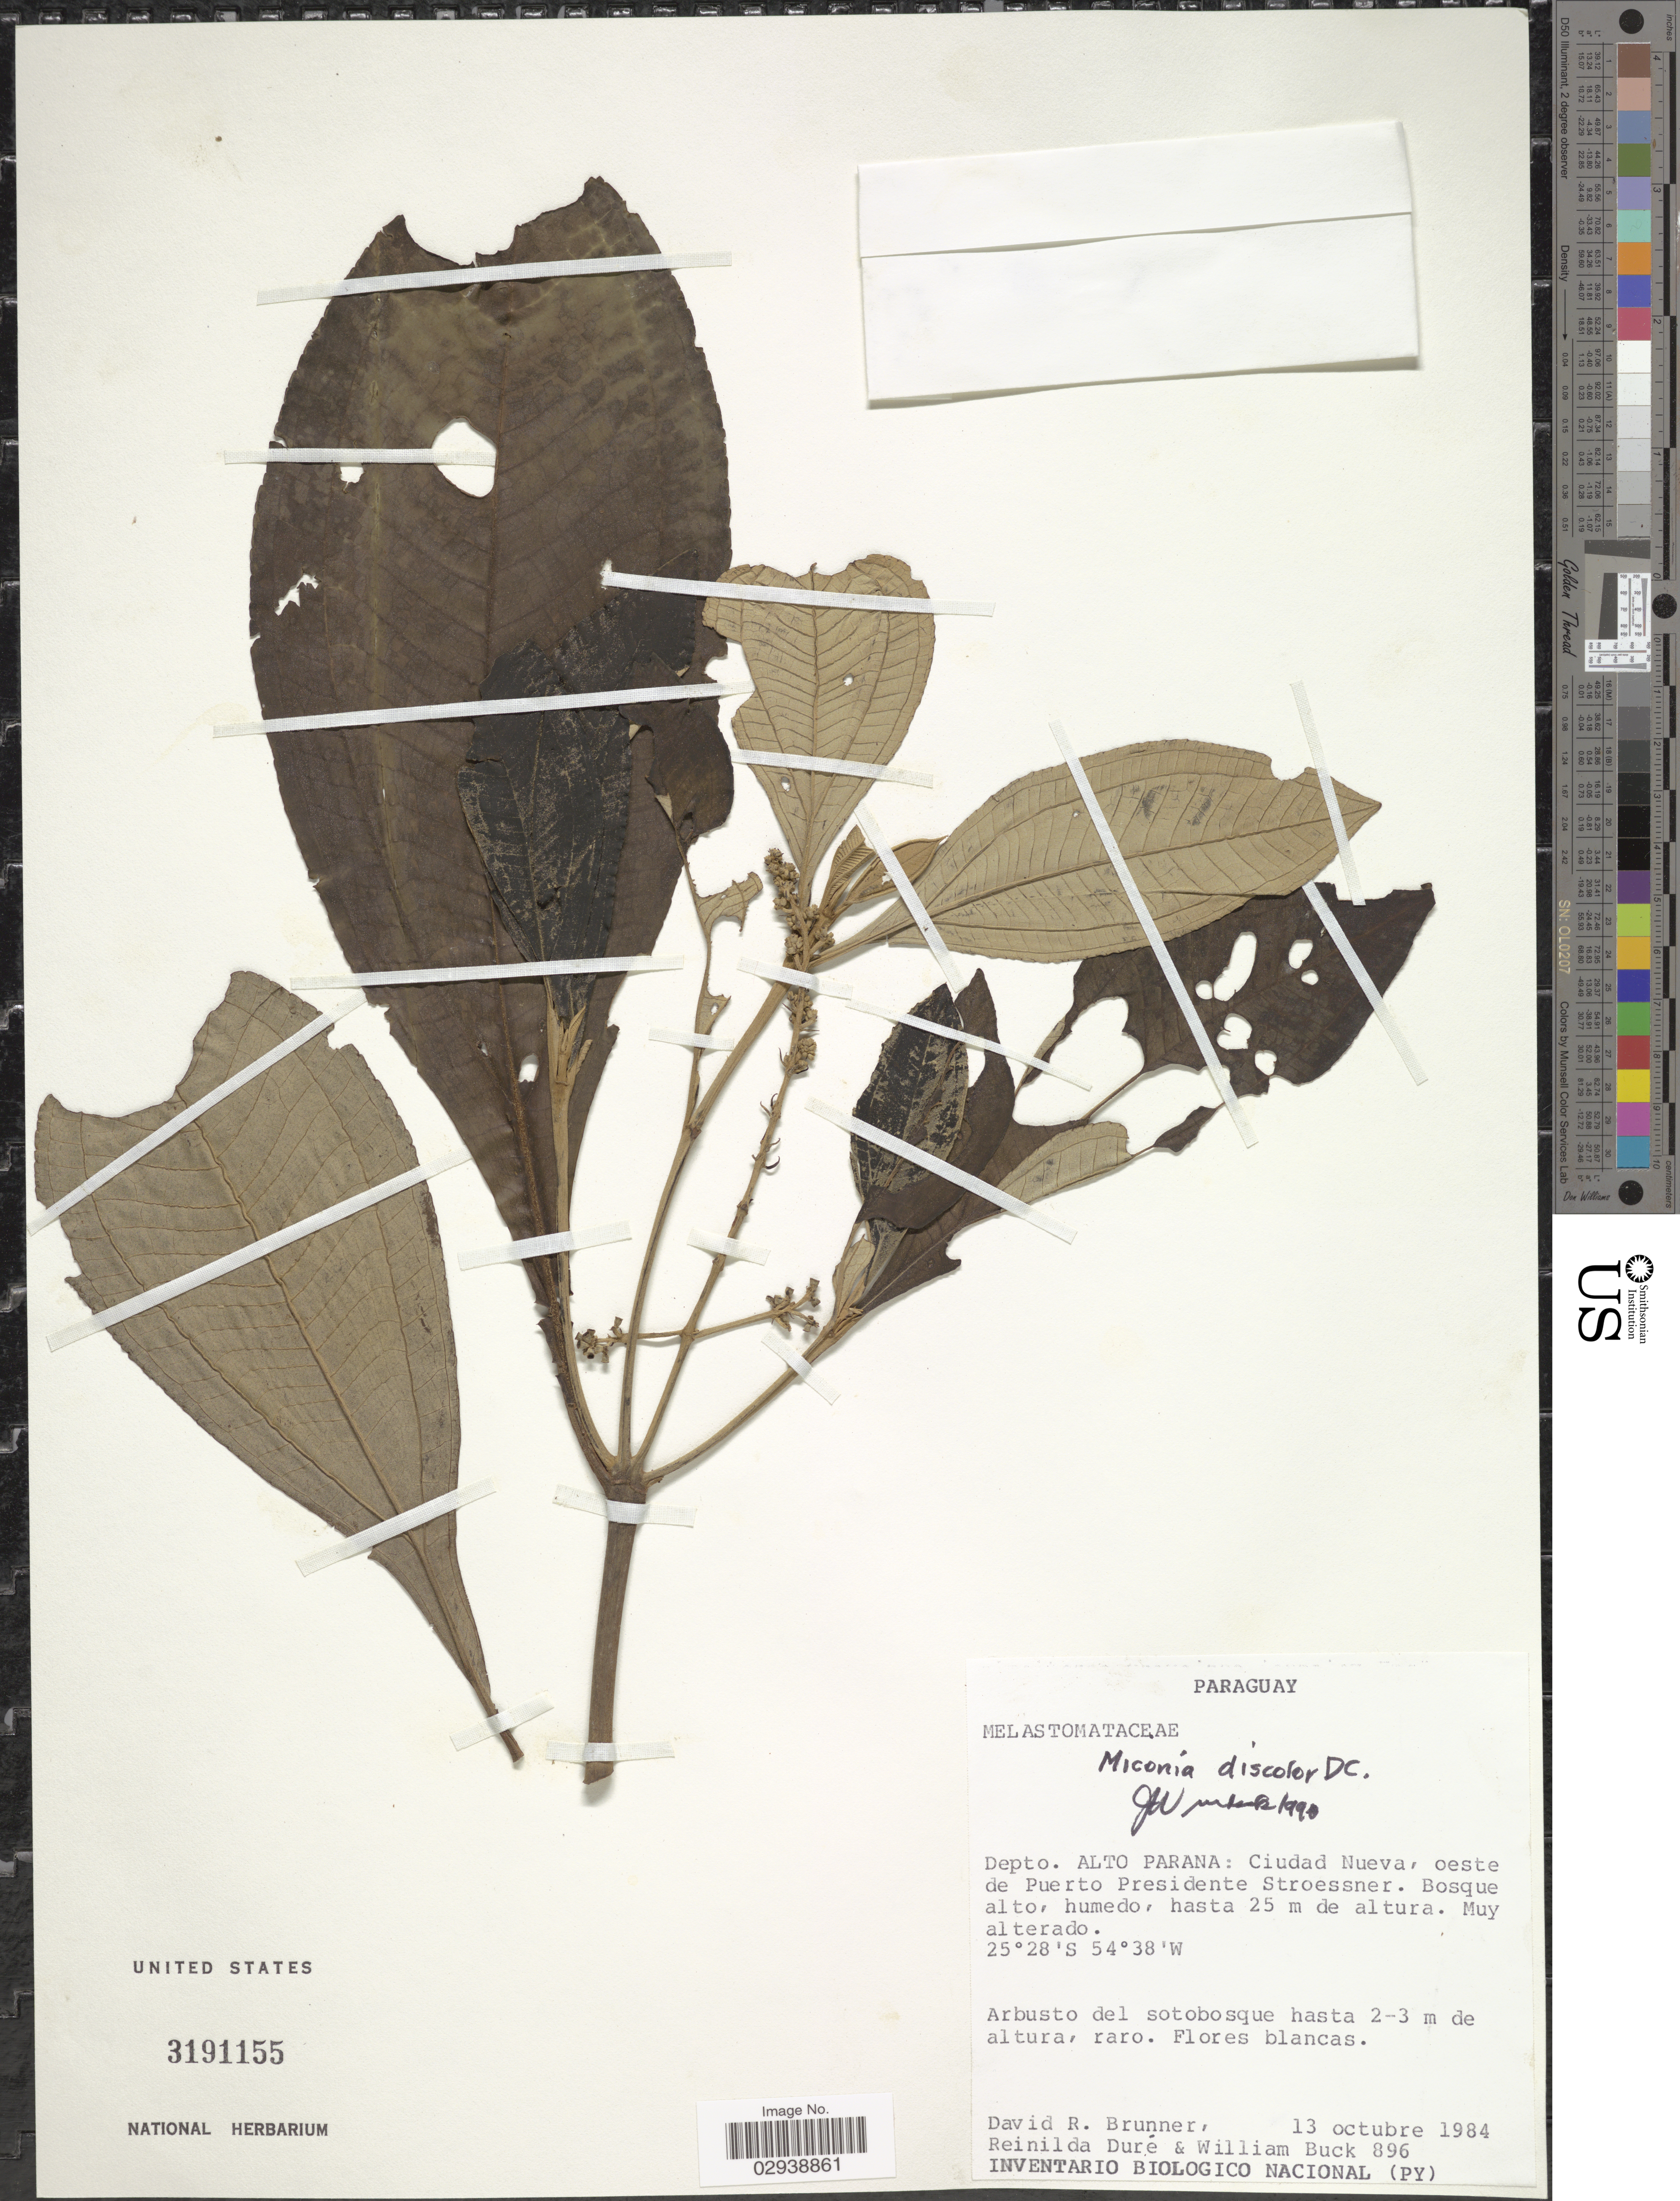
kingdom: Plantae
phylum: Tracheophyta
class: Magnoliopsida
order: Myrtales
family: Melastomataceae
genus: Miconia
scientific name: Miconia discolor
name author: DC.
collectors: D. R. Brunner, R. Duré & W. Buck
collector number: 896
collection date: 1984-10-13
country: Paraguay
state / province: Alto Parana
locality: Depto. Alto Parana: Ciudad Nueva, oeste de Puerto Presidente Stroessner.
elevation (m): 25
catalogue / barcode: US 3191155